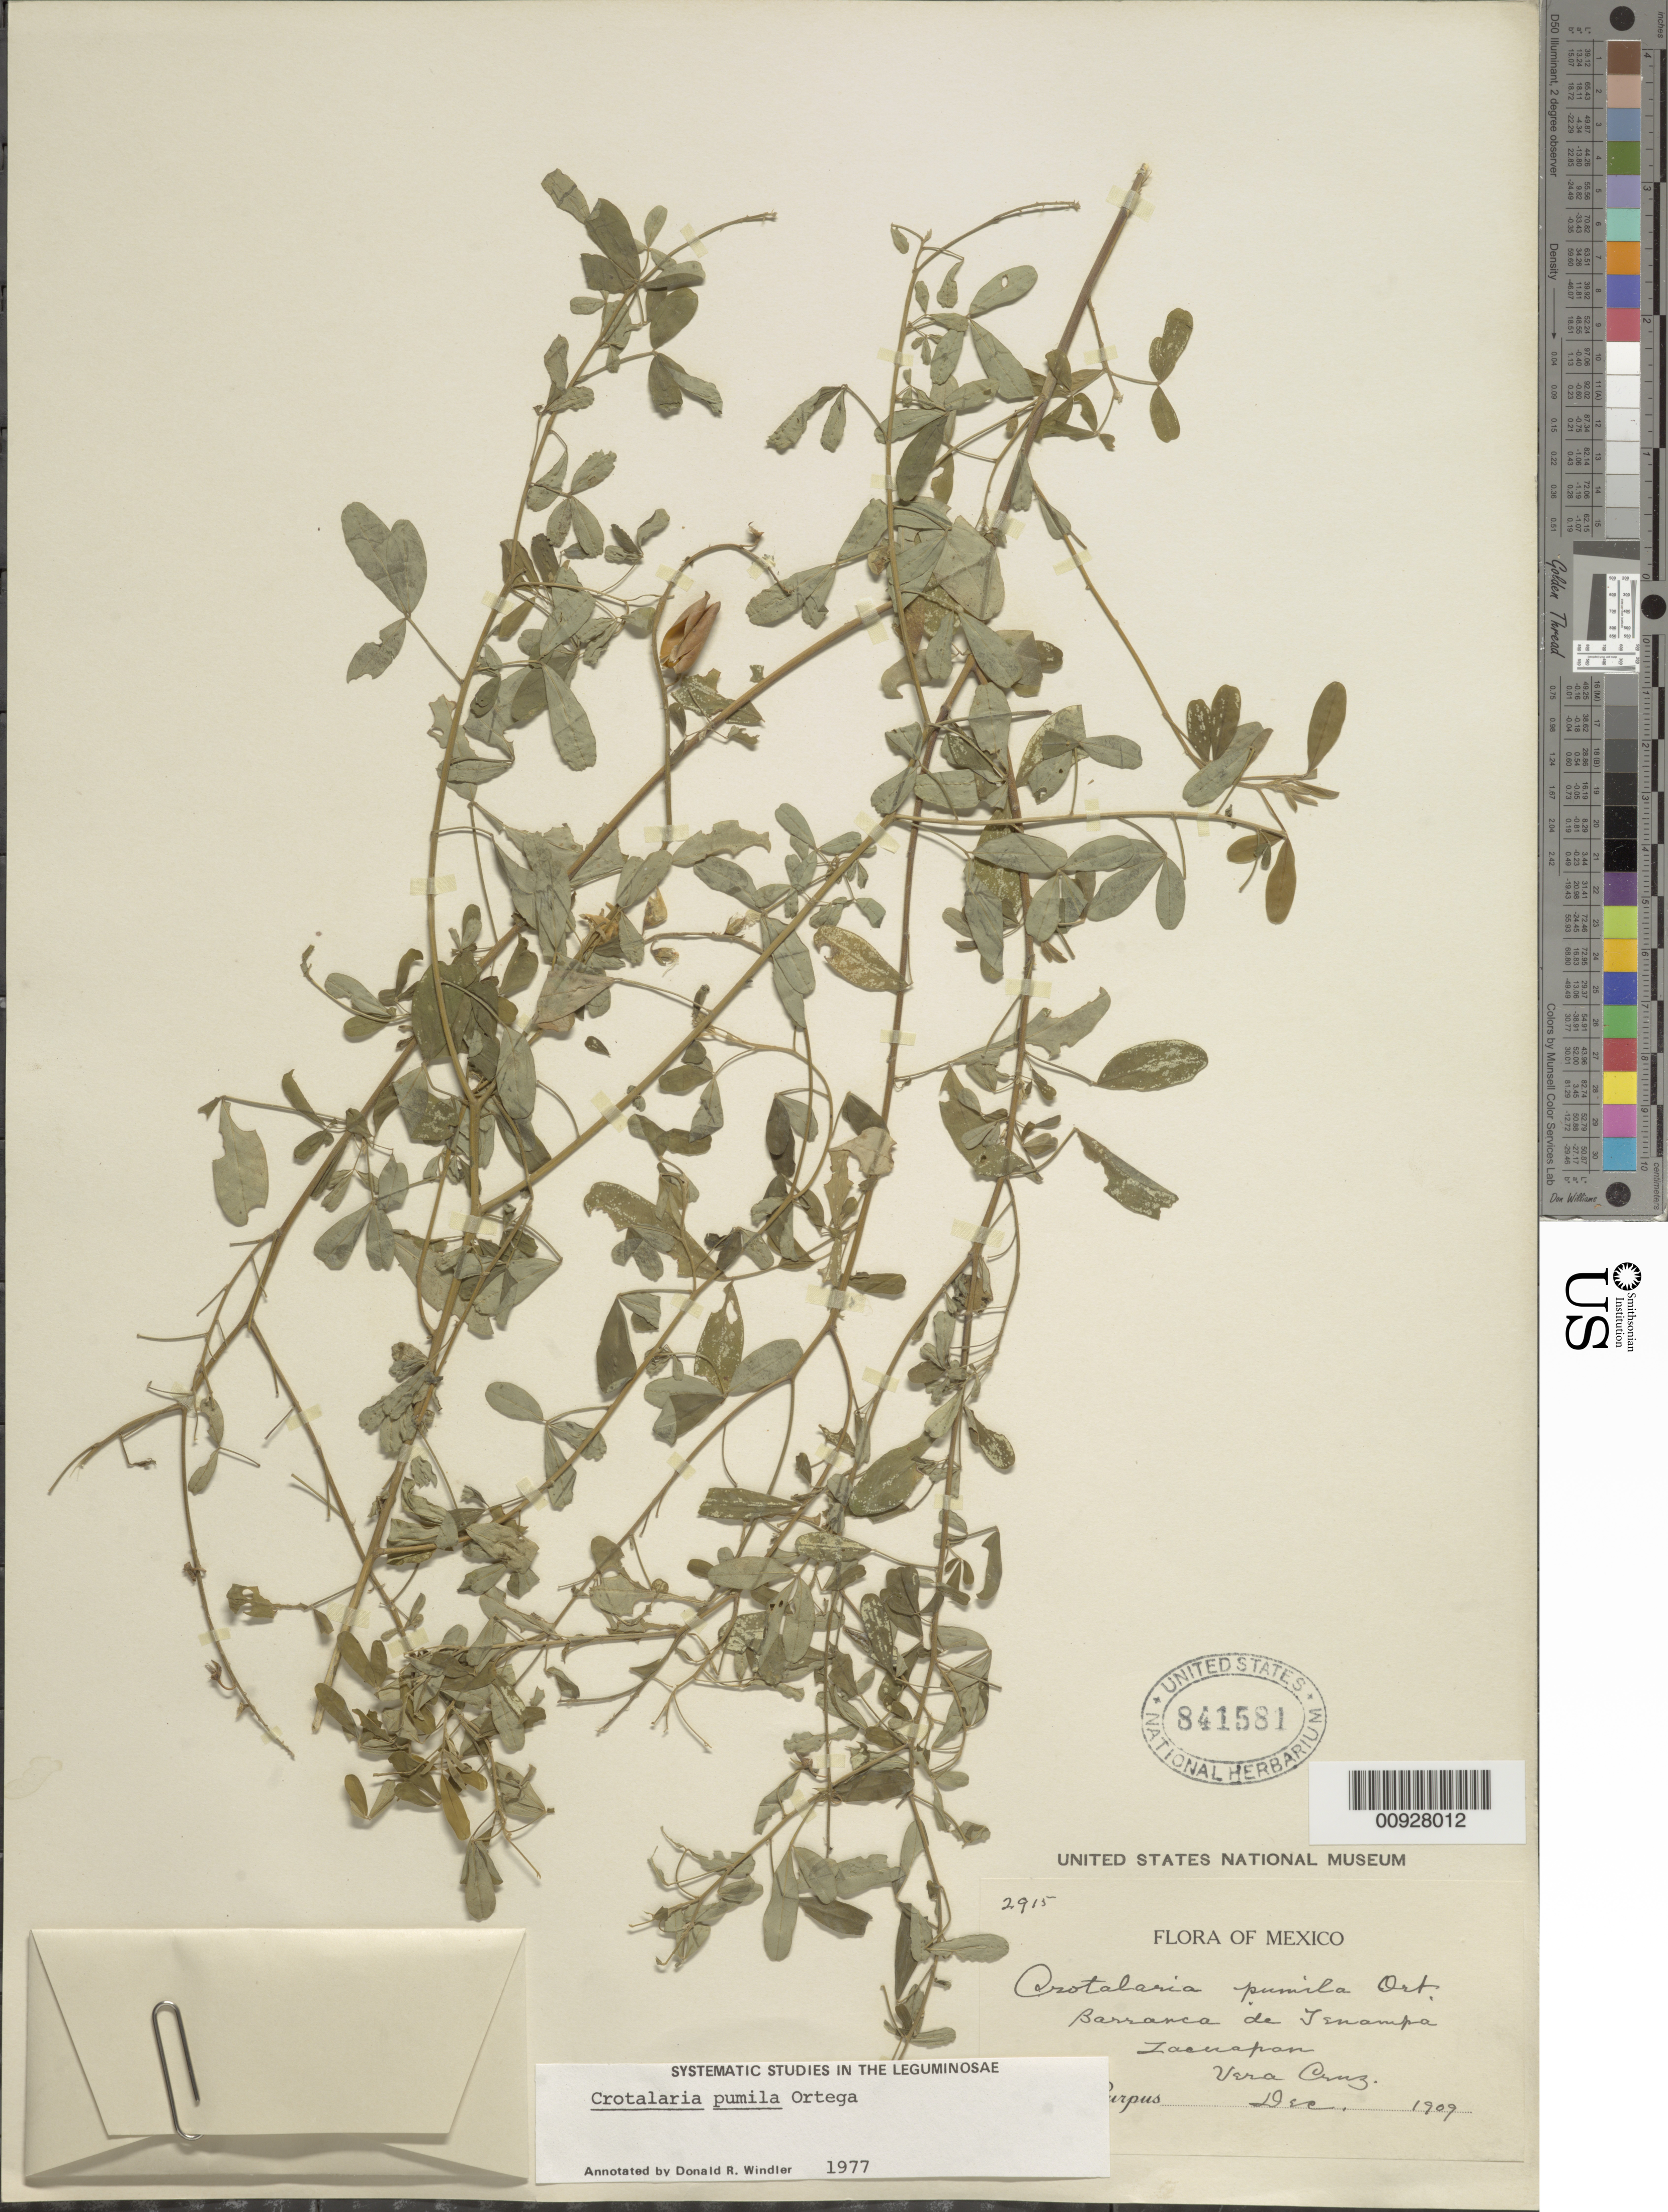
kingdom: Plantae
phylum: Tracheophyta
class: Magnoliopsida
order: Fabales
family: Fabaceae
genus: Crotalaria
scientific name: Crotalaria pumila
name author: Ortega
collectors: C. A. Purpus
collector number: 2915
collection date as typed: Dec 1909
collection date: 1909-12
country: Mexico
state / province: Veracruz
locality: Barranca de Tenampa, Zacuapan, Veracruz.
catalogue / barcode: US 841581